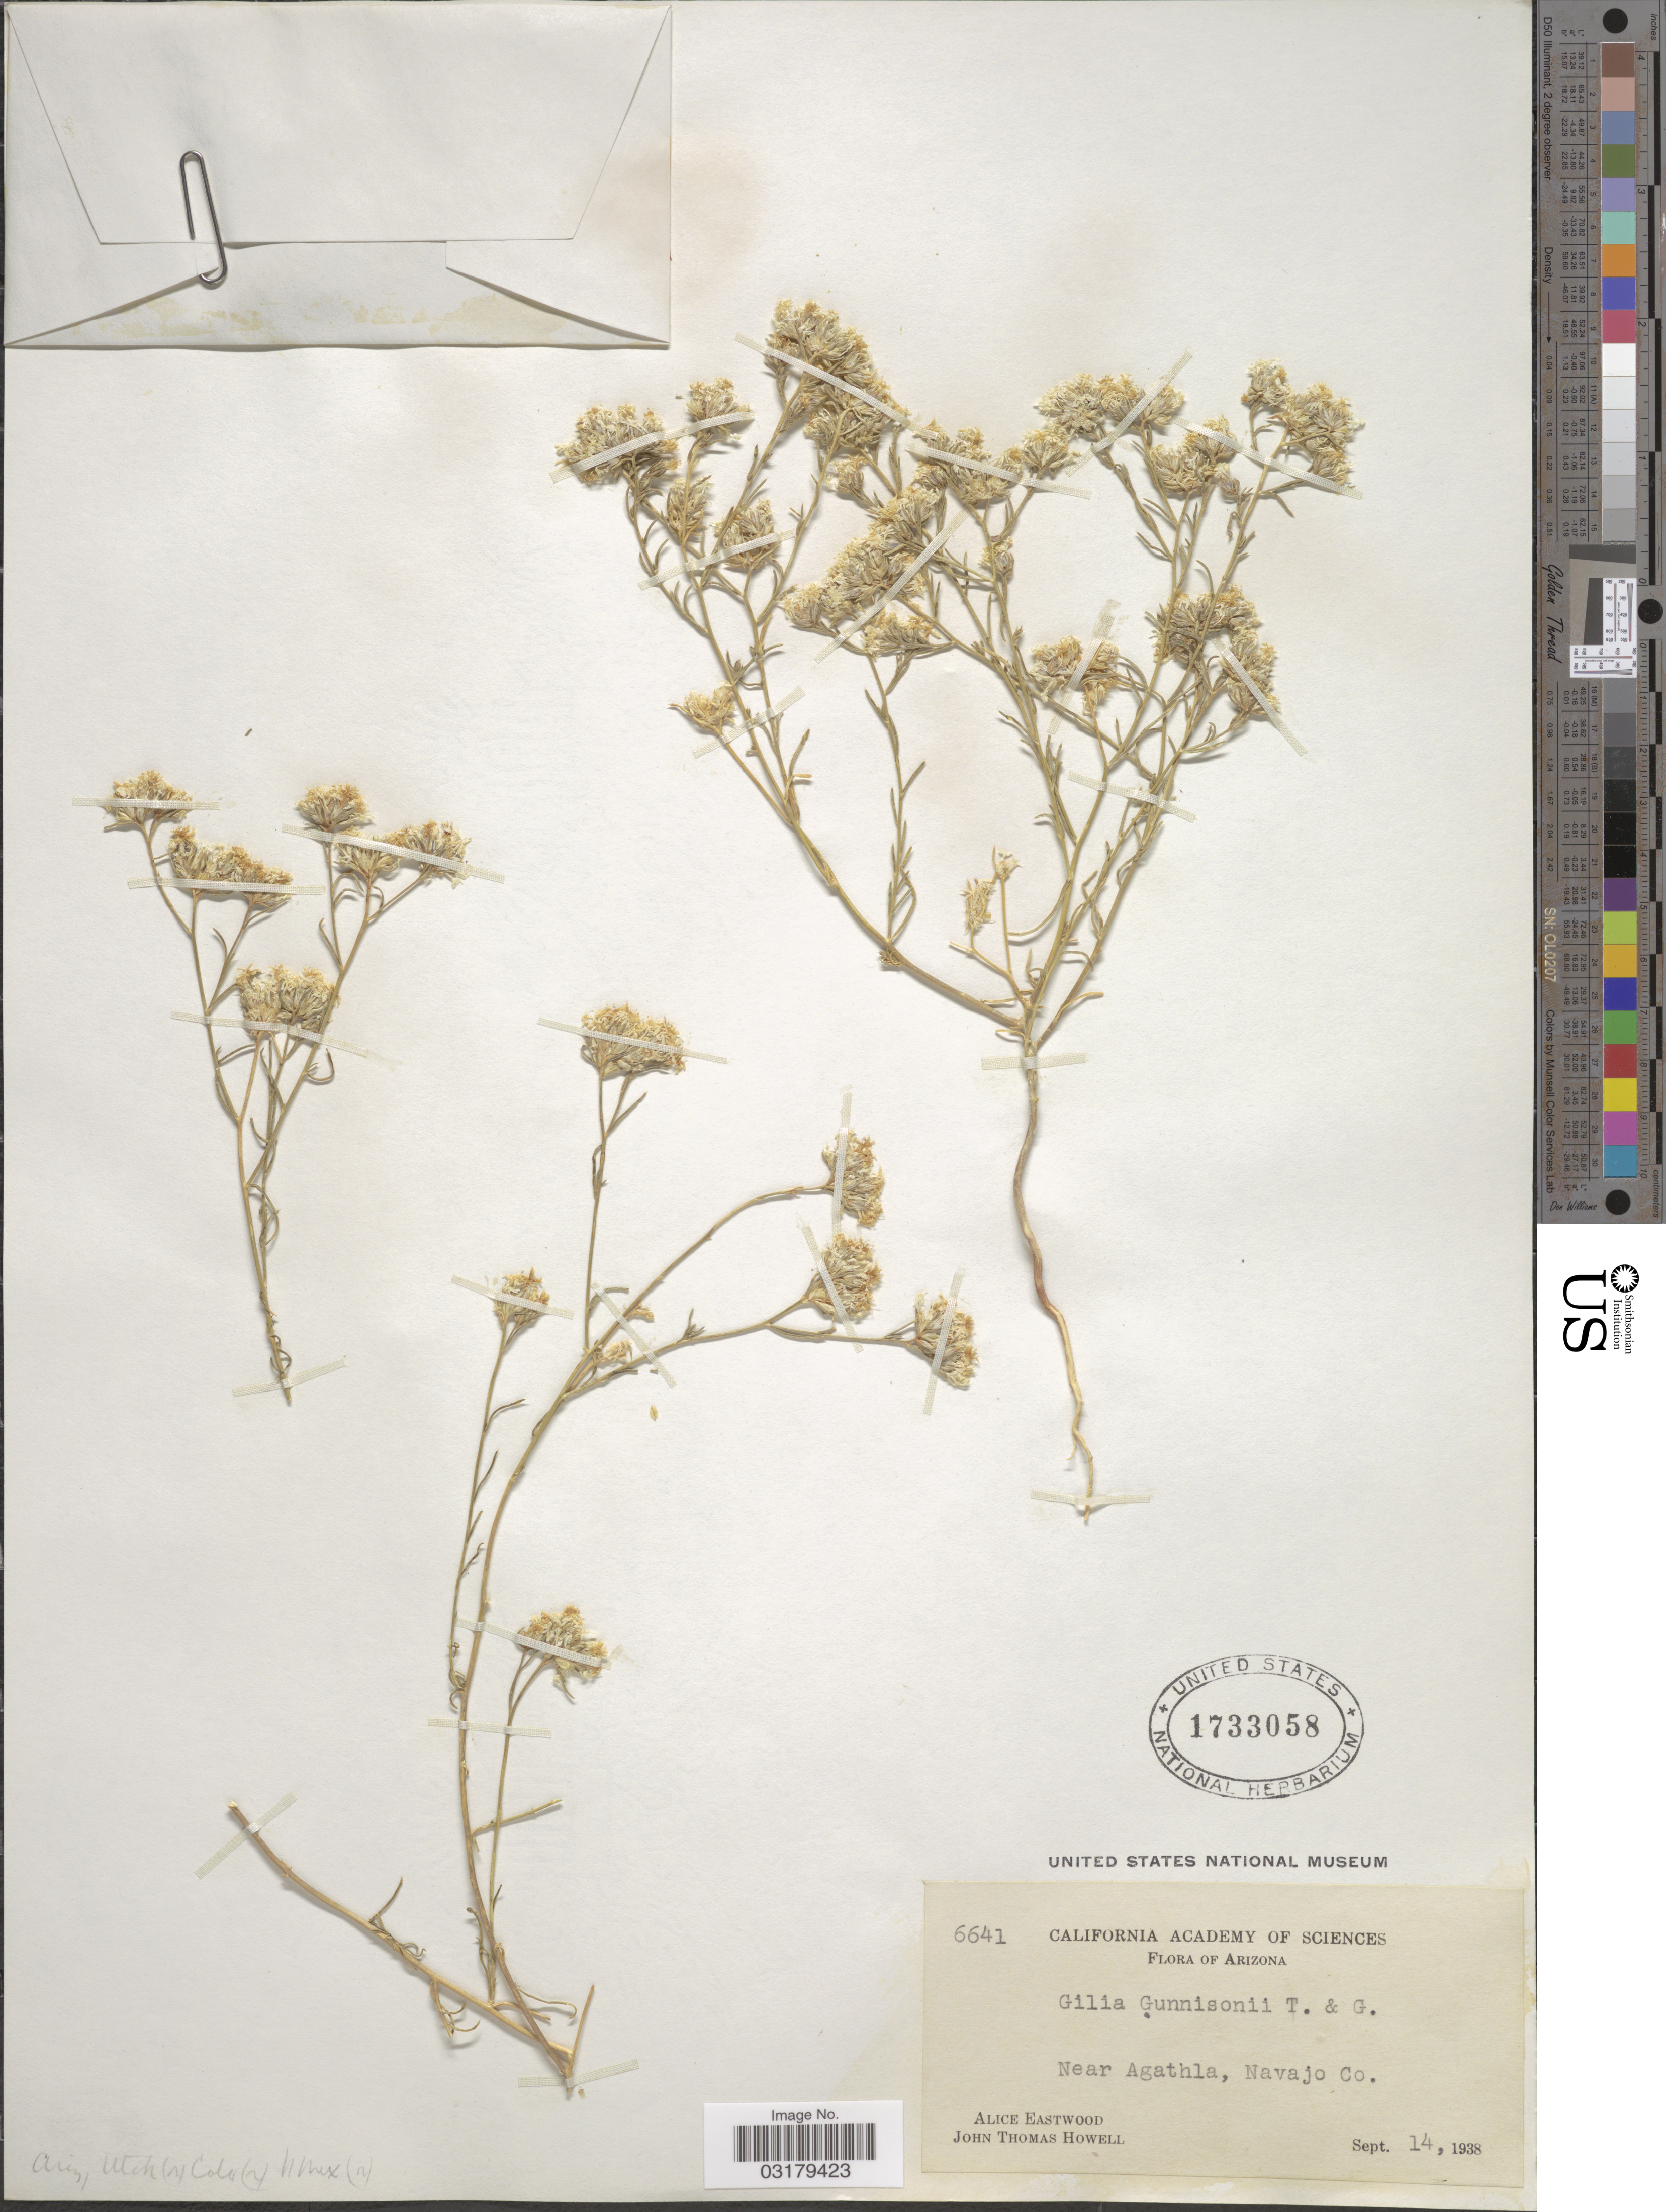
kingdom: Plantae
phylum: Tracheophyta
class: Magnoliopsida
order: Ericales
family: Polemoniaceae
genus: Ipomopsis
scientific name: Ipomopsis gunnisonii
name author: (Torr. & A. Gray) V.E. Grant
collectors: A. Eastwood & J. T. Howell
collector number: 6641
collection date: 1938-09-14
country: United States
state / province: Arizona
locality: Near Agathla, Navajo Co.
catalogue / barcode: US 1733058